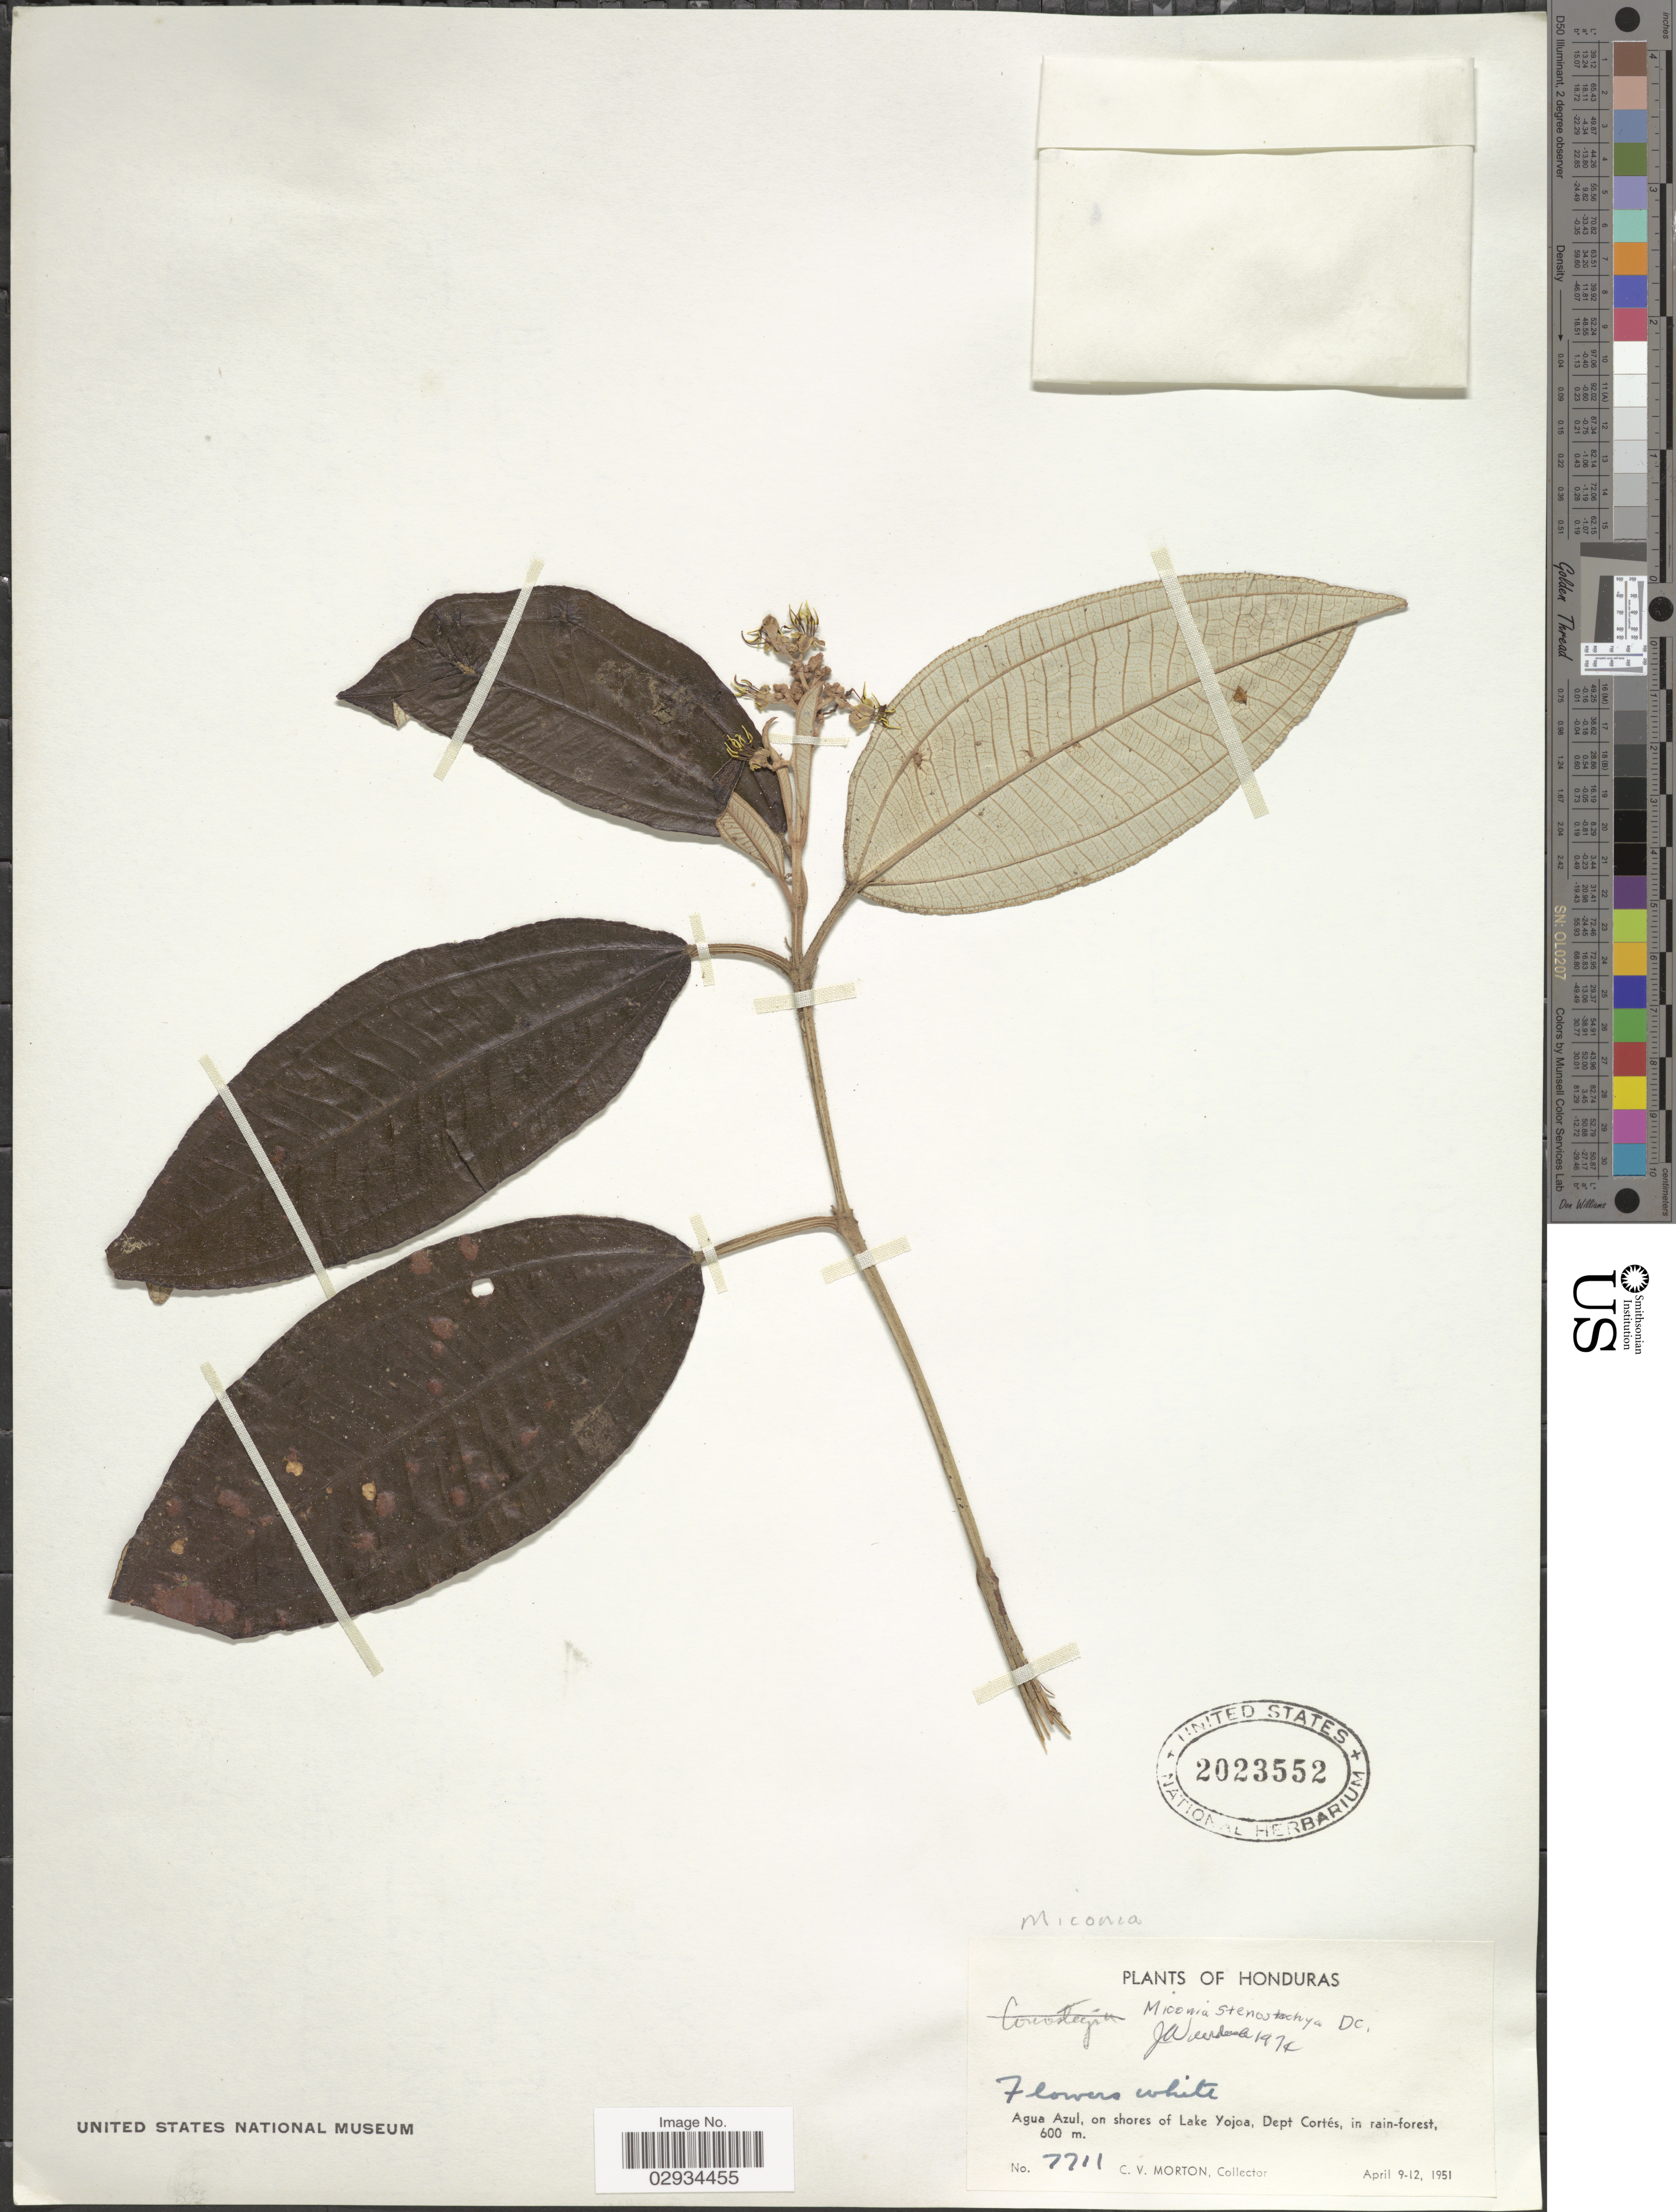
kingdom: Plantae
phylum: Tracheophyta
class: Magnoliopsida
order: Myrtales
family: Melastomataceae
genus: Miconia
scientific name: Miconia stenostachya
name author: DC.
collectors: C. V. Morton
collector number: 7711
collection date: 1951-04-09/1951-04-12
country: Honduras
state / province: Cortés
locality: Agua Azul, on shores of Lake Yojoa, Dept. Cortés.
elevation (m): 600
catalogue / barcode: US 2023552